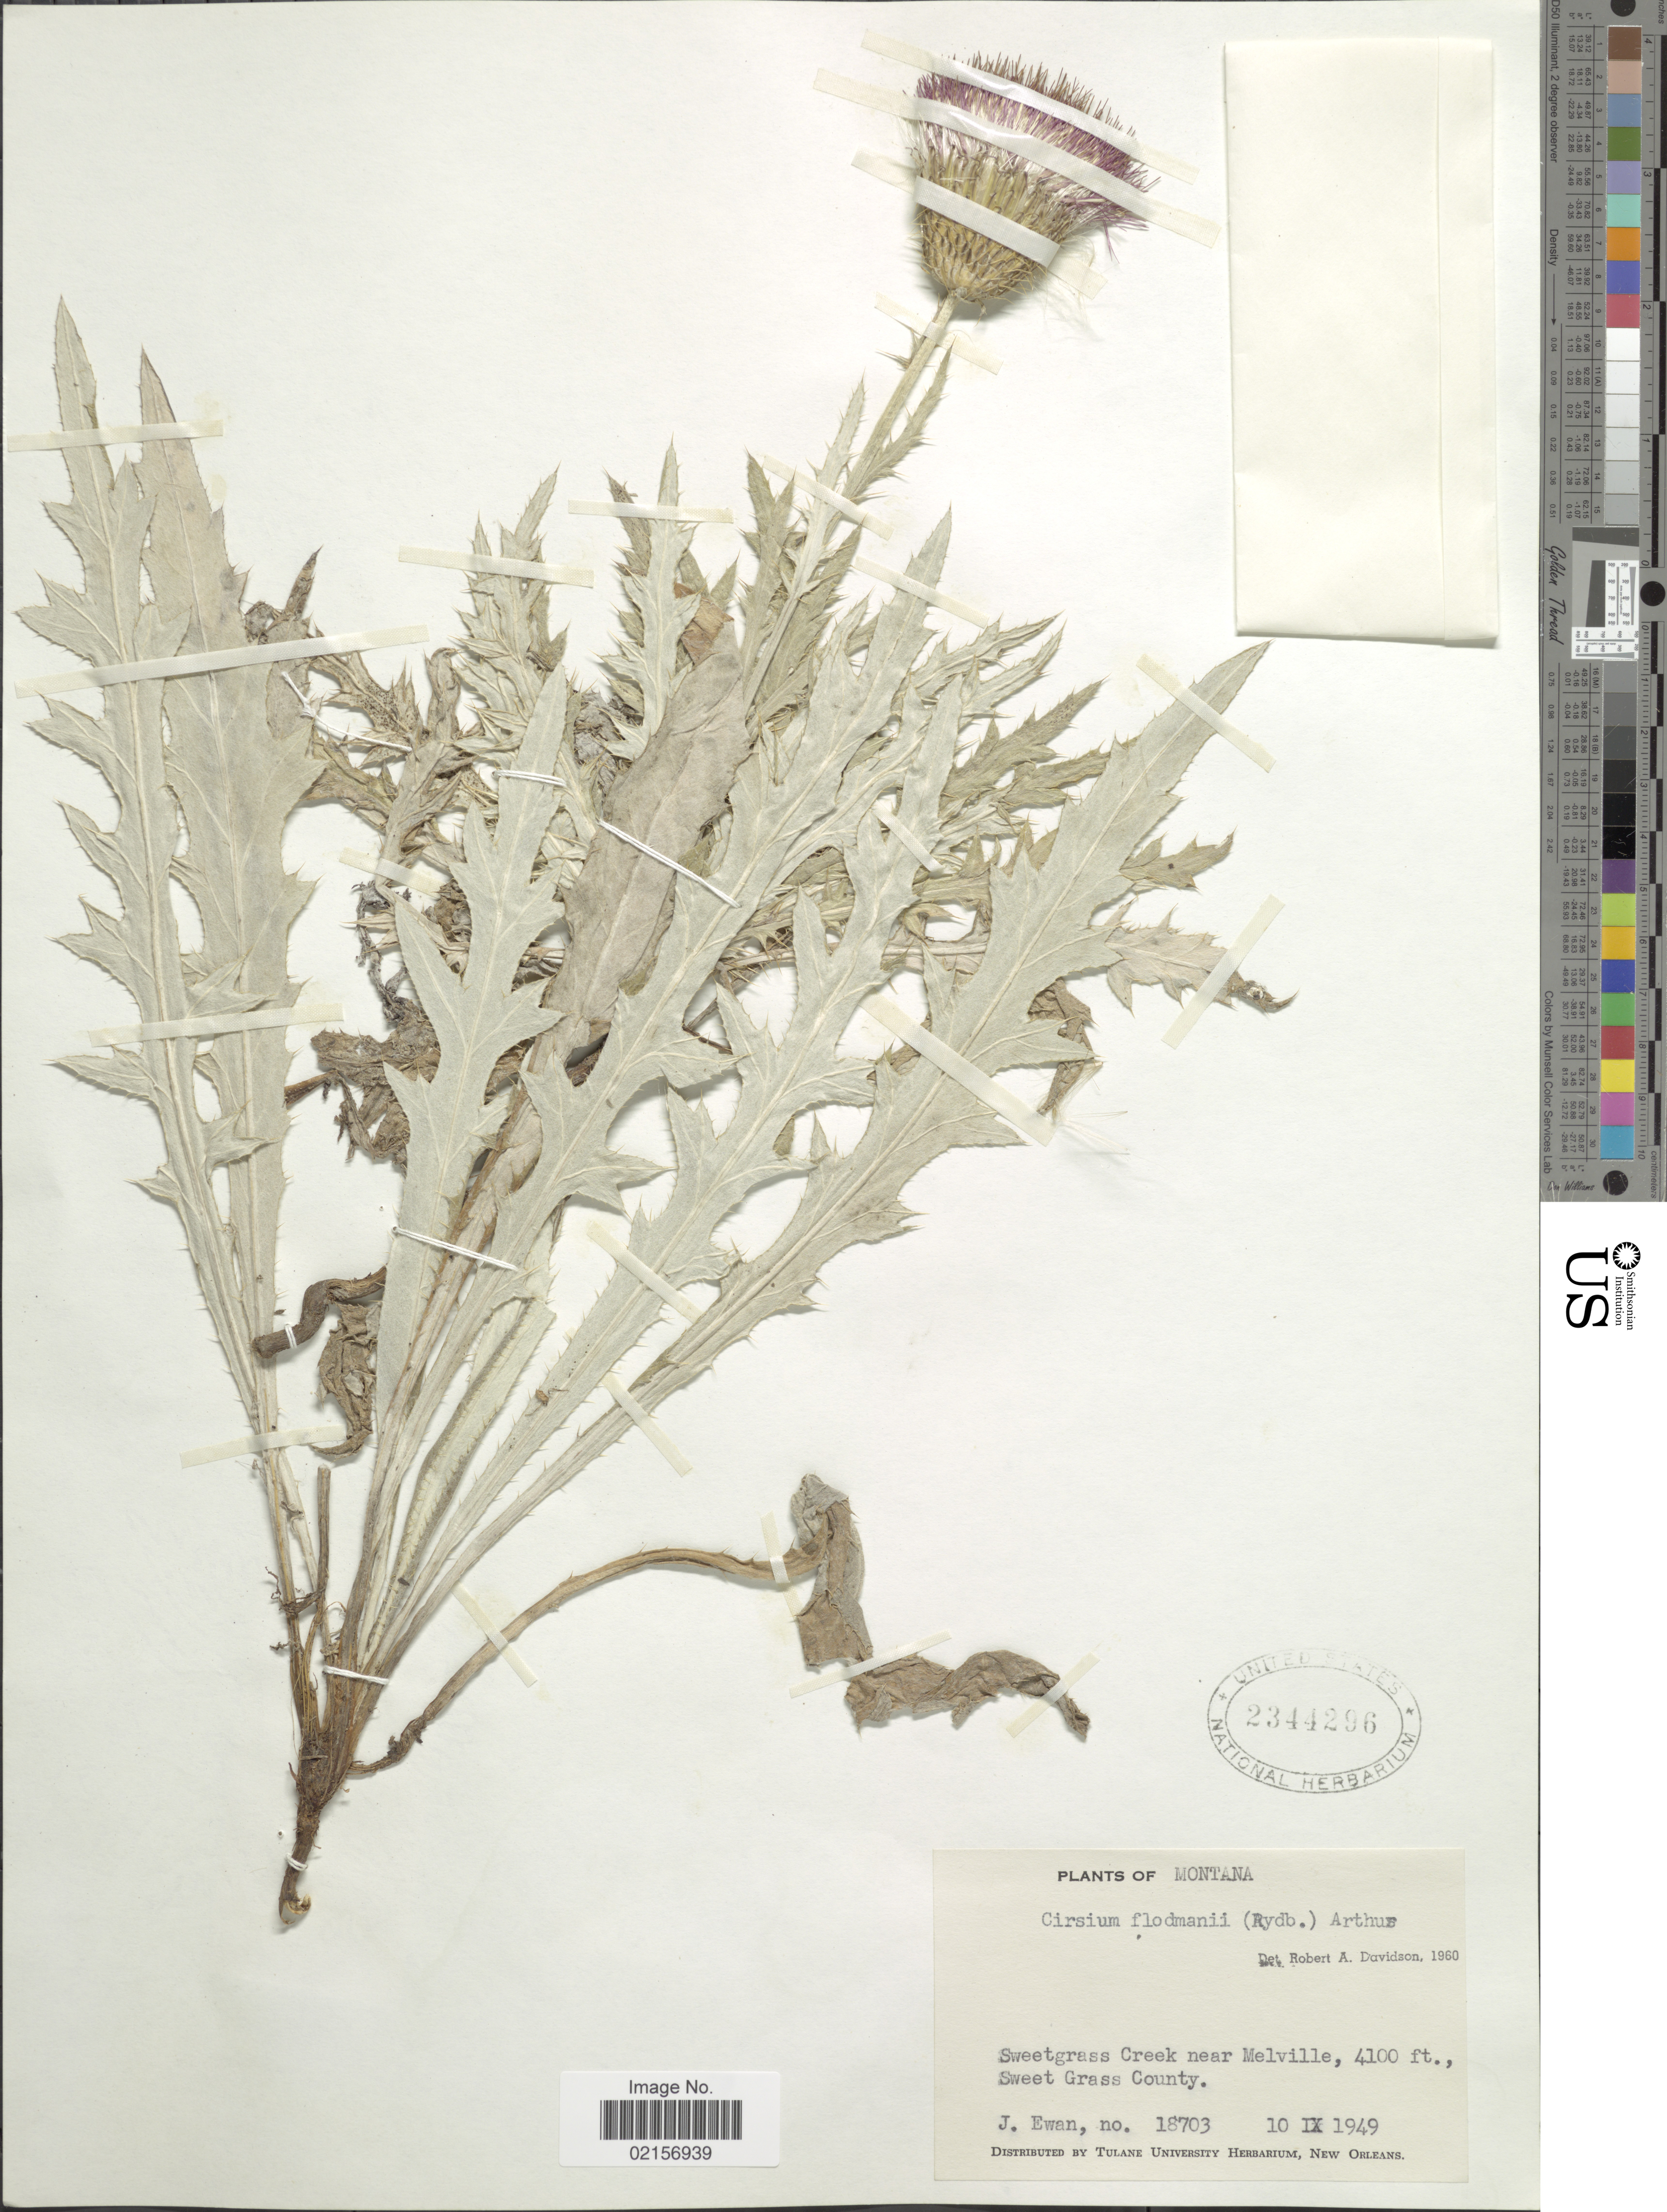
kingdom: Plantae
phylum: Tracheophyta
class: Magnoliopsida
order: Asterales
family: Asteraceae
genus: Cirsium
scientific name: Cirsium flodmanii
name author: (Rydb.) Arthur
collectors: J. A. Ewan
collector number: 18703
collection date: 1949-09-10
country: United States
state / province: Montana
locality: Sweetgrass Creek near Melville, Sweet Grass County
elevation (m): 1250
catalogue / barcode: US 2344296